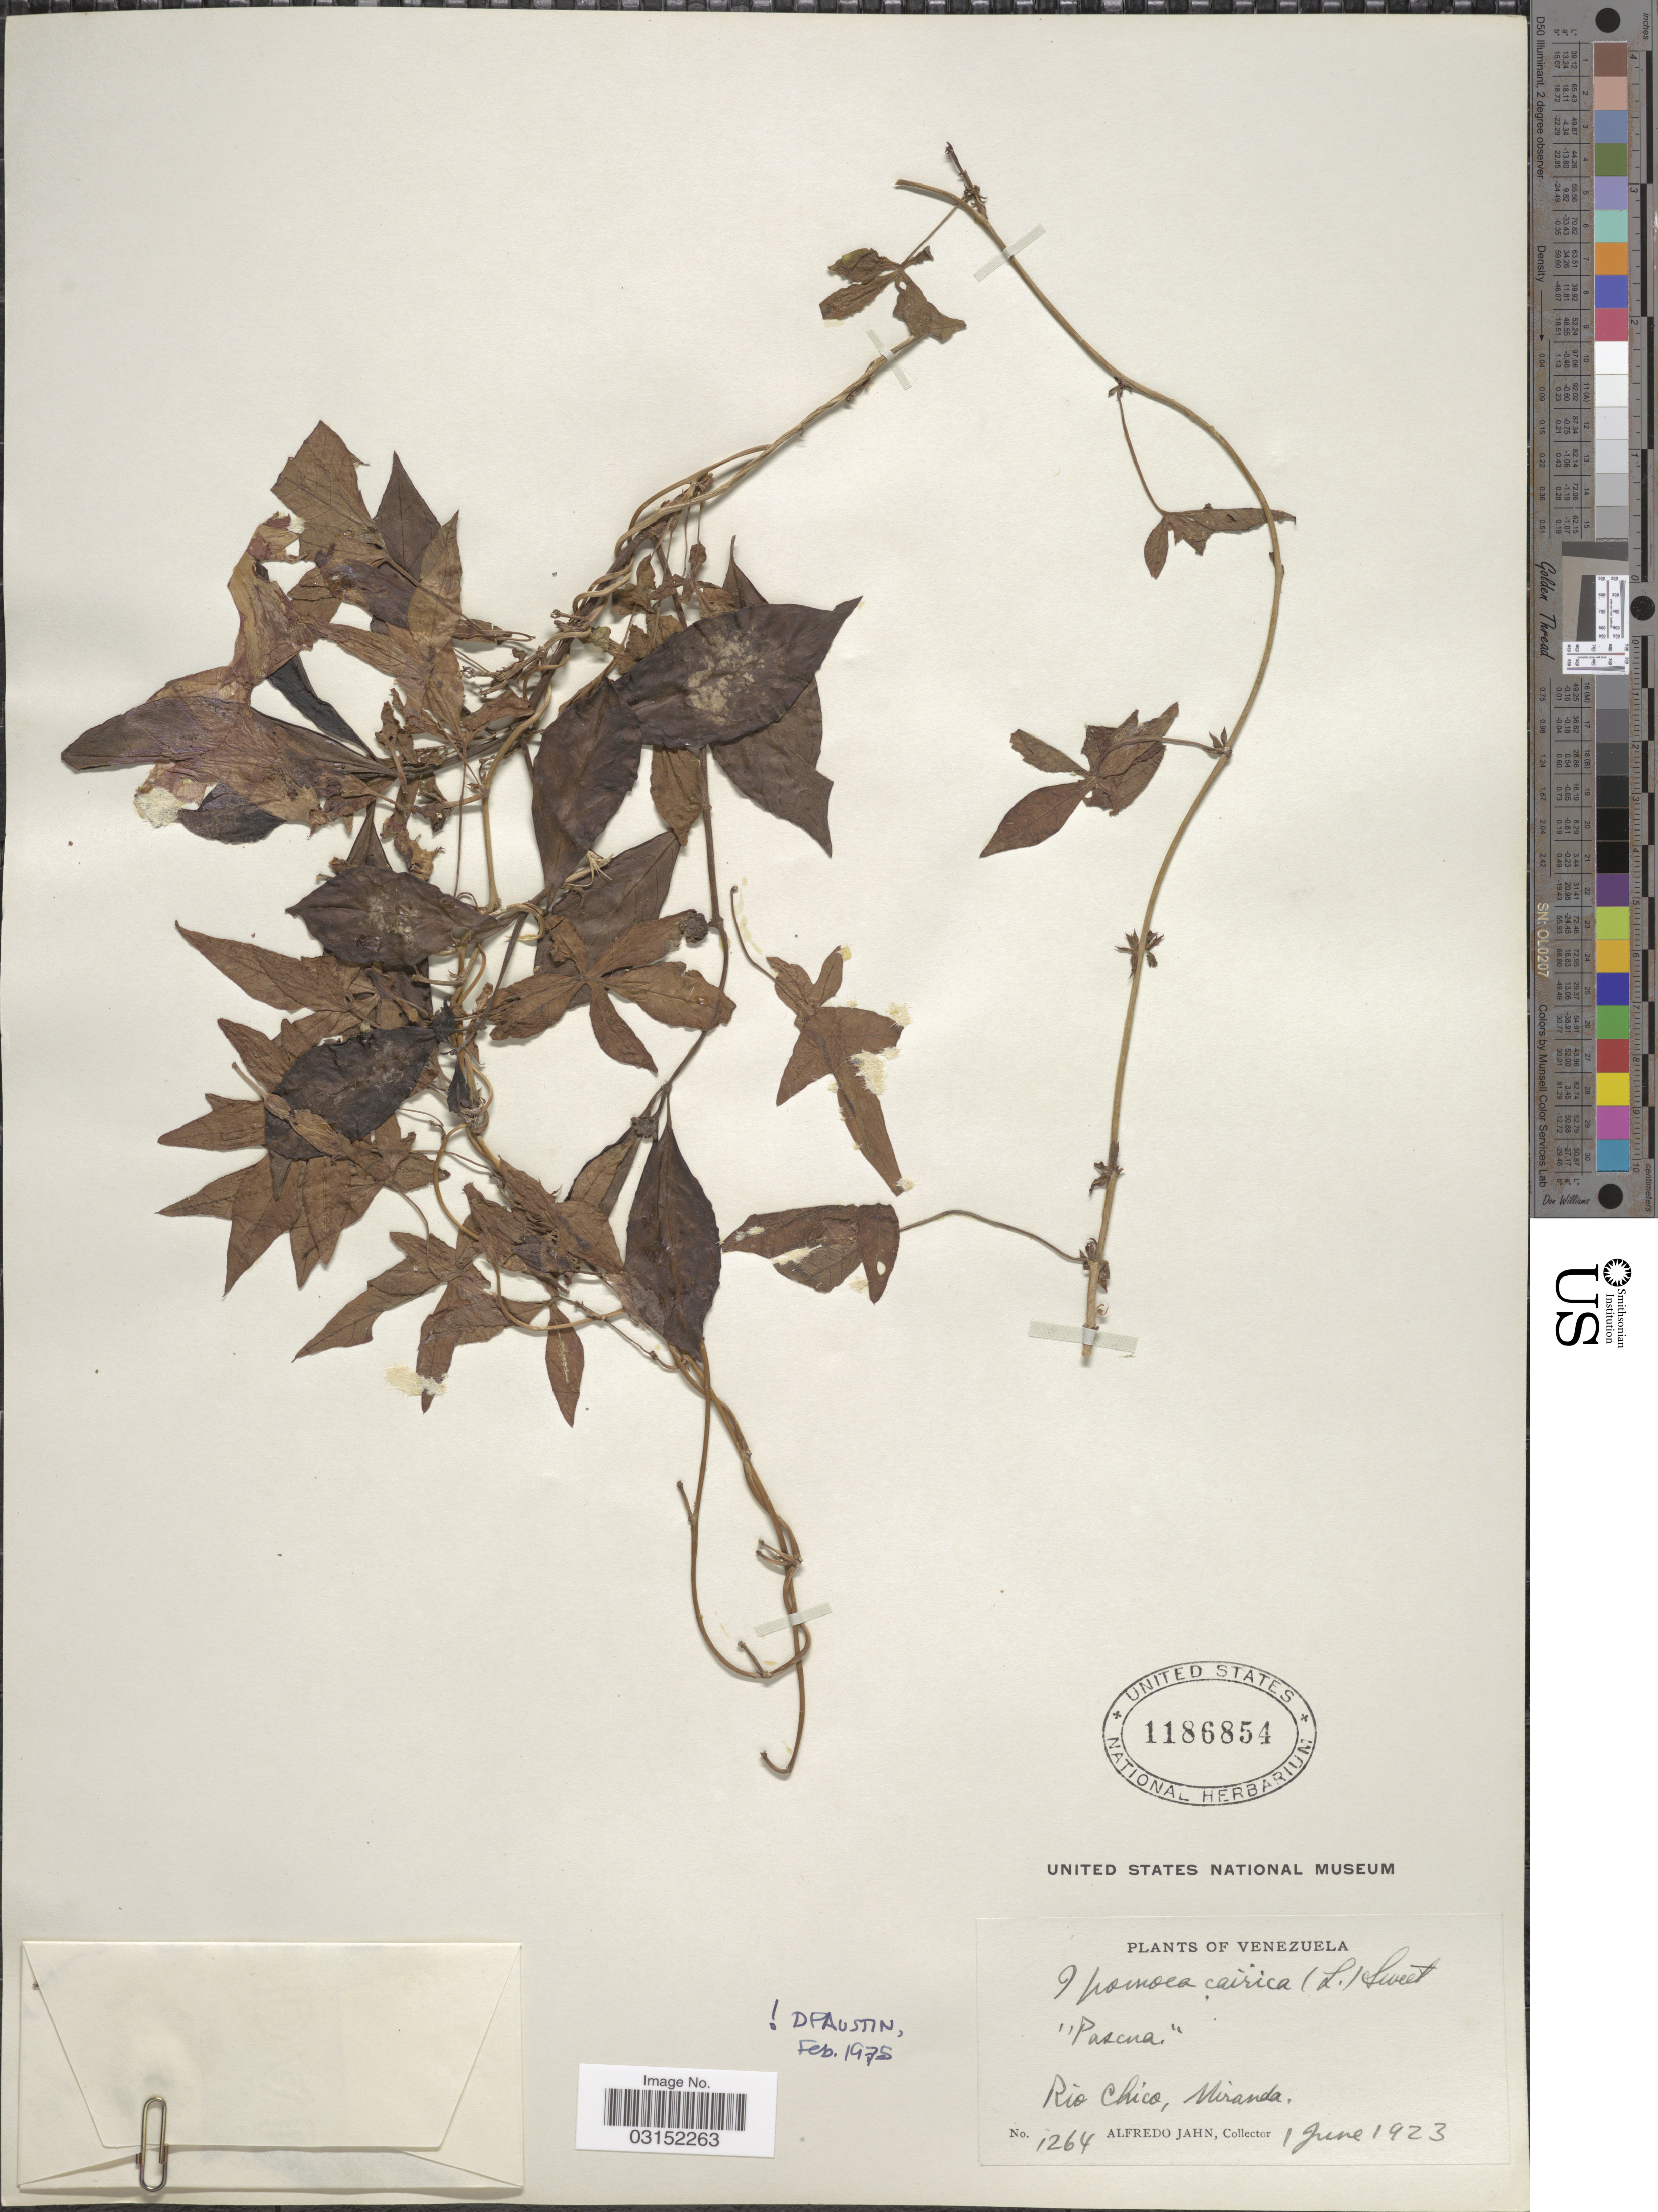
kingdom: Plantae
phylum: Tracheophyta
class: Magnoliopsida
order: Solanales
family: Convolvulaceae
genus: Ipomoea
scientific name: Ipomoea cairica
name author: (L.) Sweet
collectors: A. Jahn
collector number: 1264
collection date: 1923-06-01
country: Venezuela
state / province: Miranda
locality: Rio Chico, Miranda.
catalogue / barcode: US 1186854